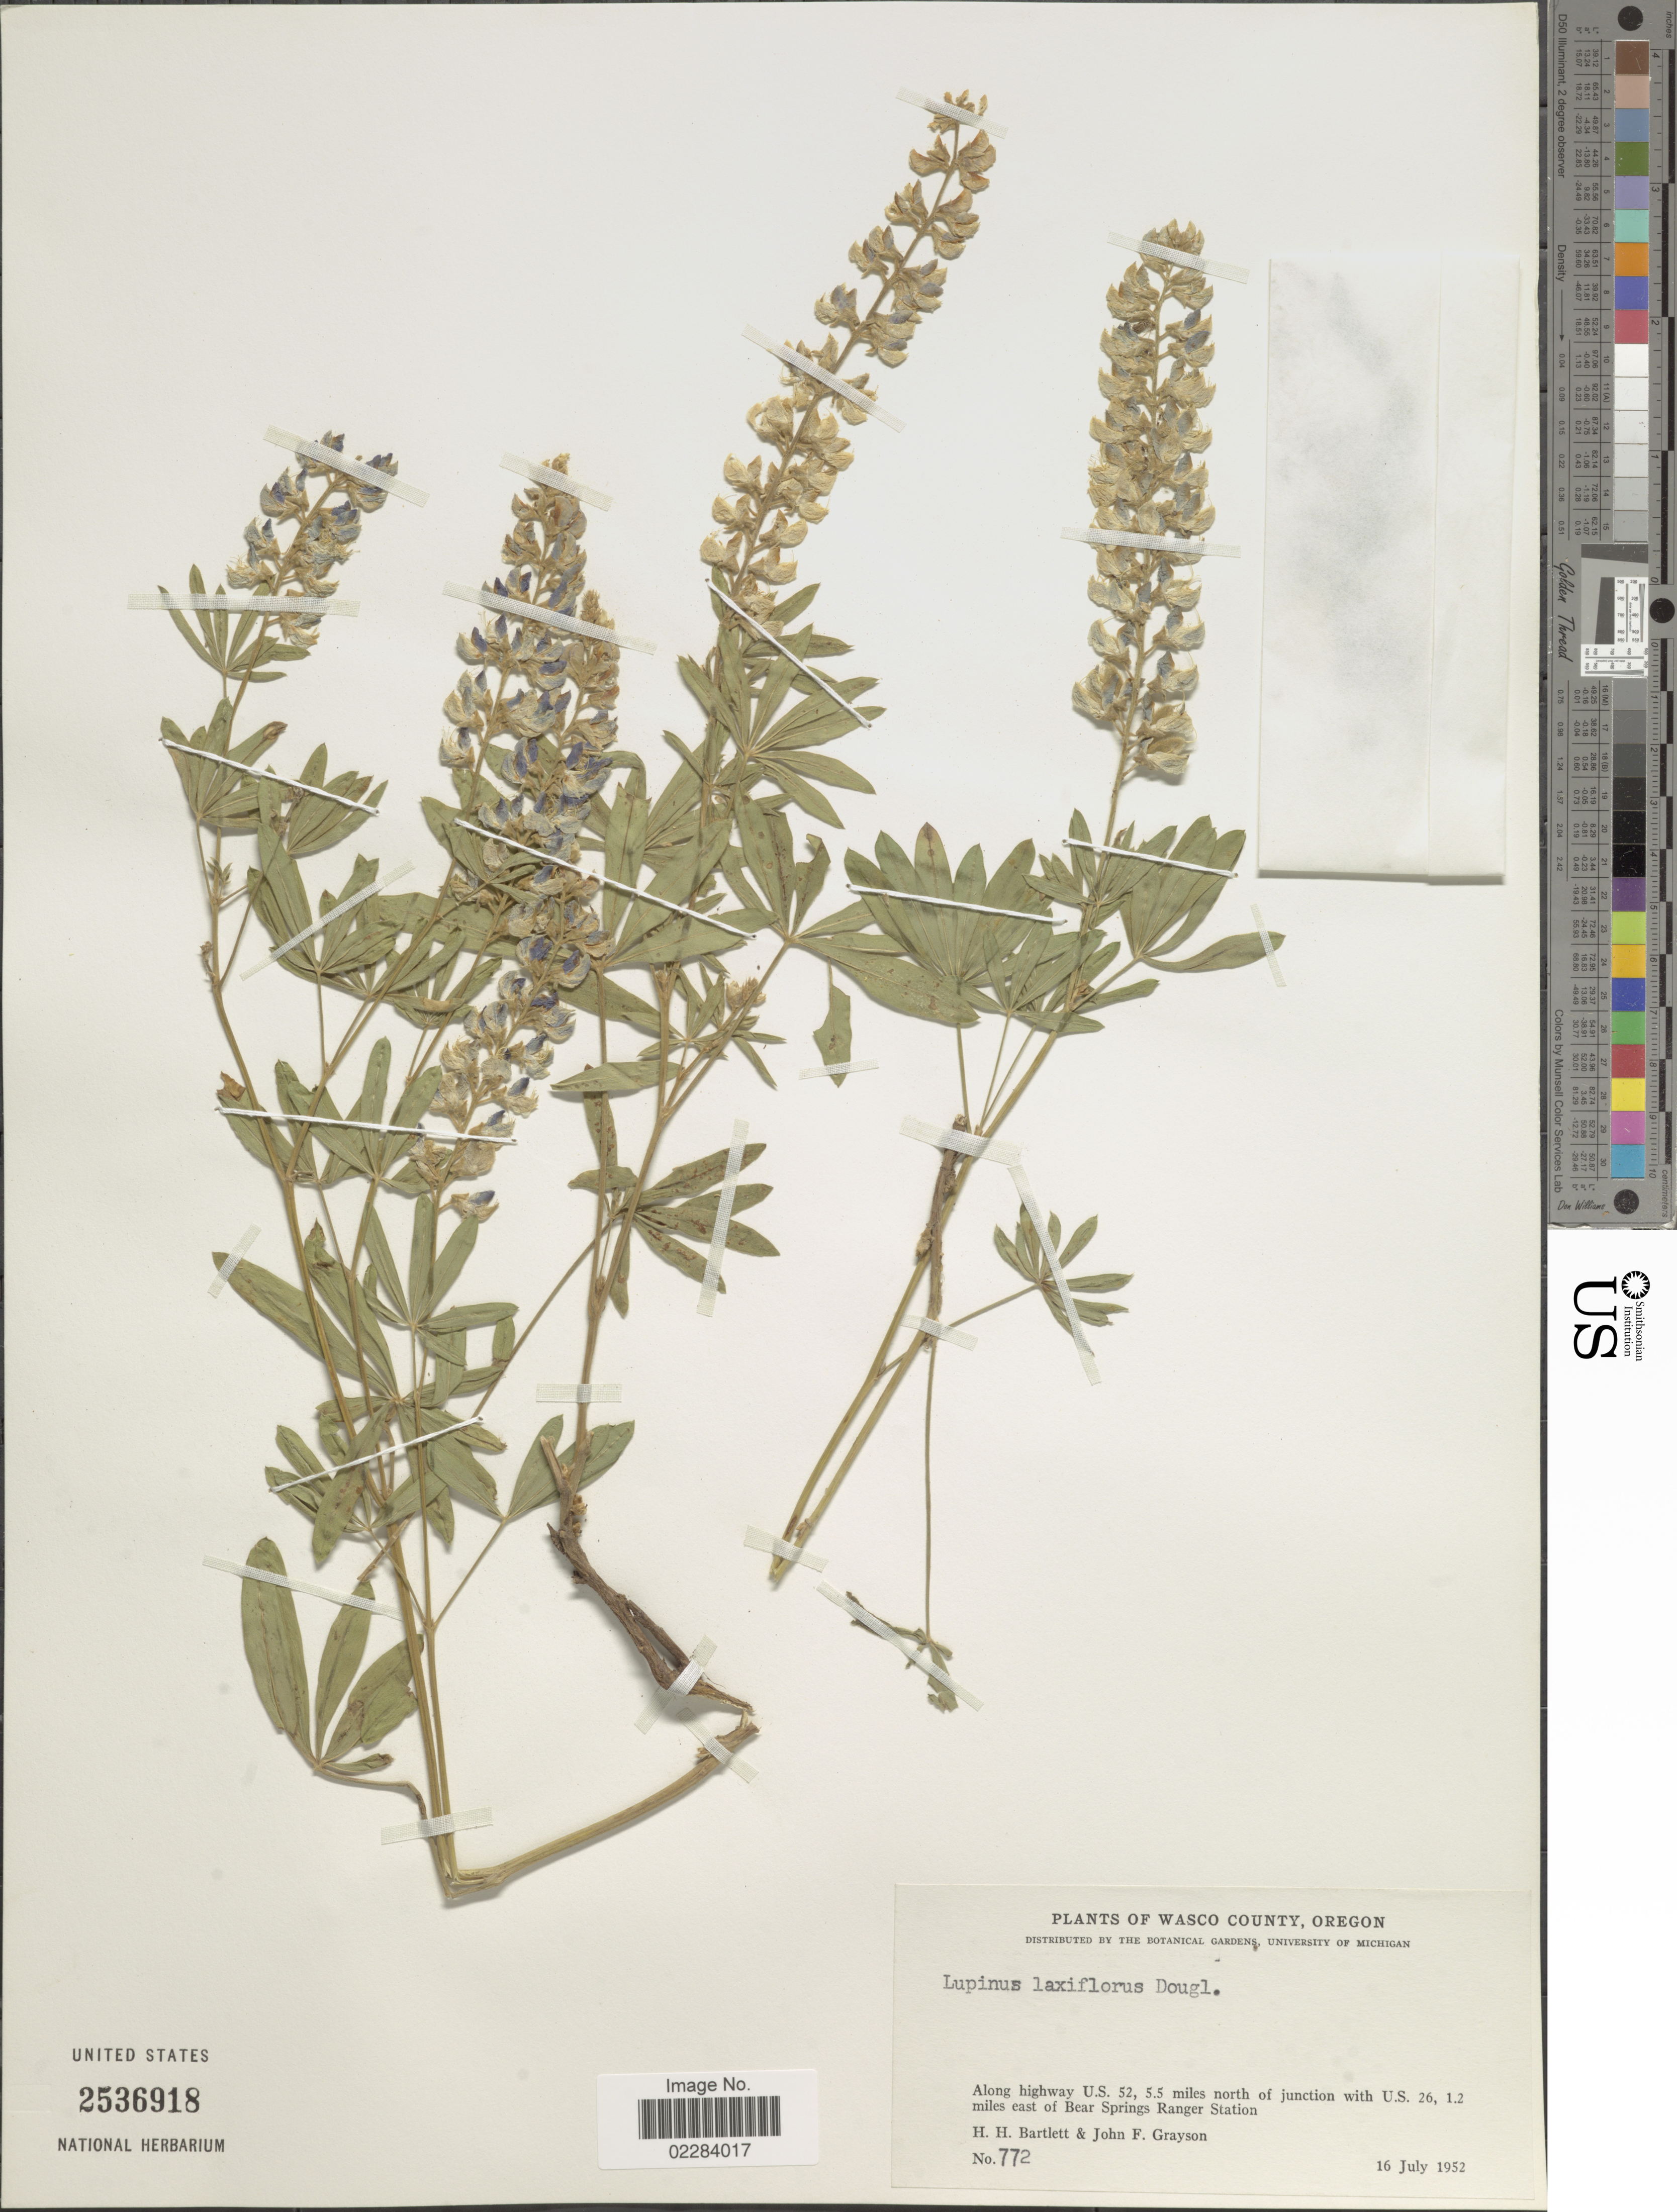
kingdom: Plantae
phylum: Tracheophyta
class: Magnoliopsida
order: Fabales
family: Fabaceae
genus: Lupinus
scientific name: Lupinus arbustus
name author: Lindl.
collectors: H. H. Bartlett & J. Grayson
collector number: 772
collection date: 1952-07-16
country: United States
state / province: Oregon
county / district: Wasco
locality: Wasco county. Along highway U.S. 52, 5.5 miles north of junction with U.S. 26, 1.2 miles east of Bear Springs Ranger Station.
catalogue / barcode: US 2536918